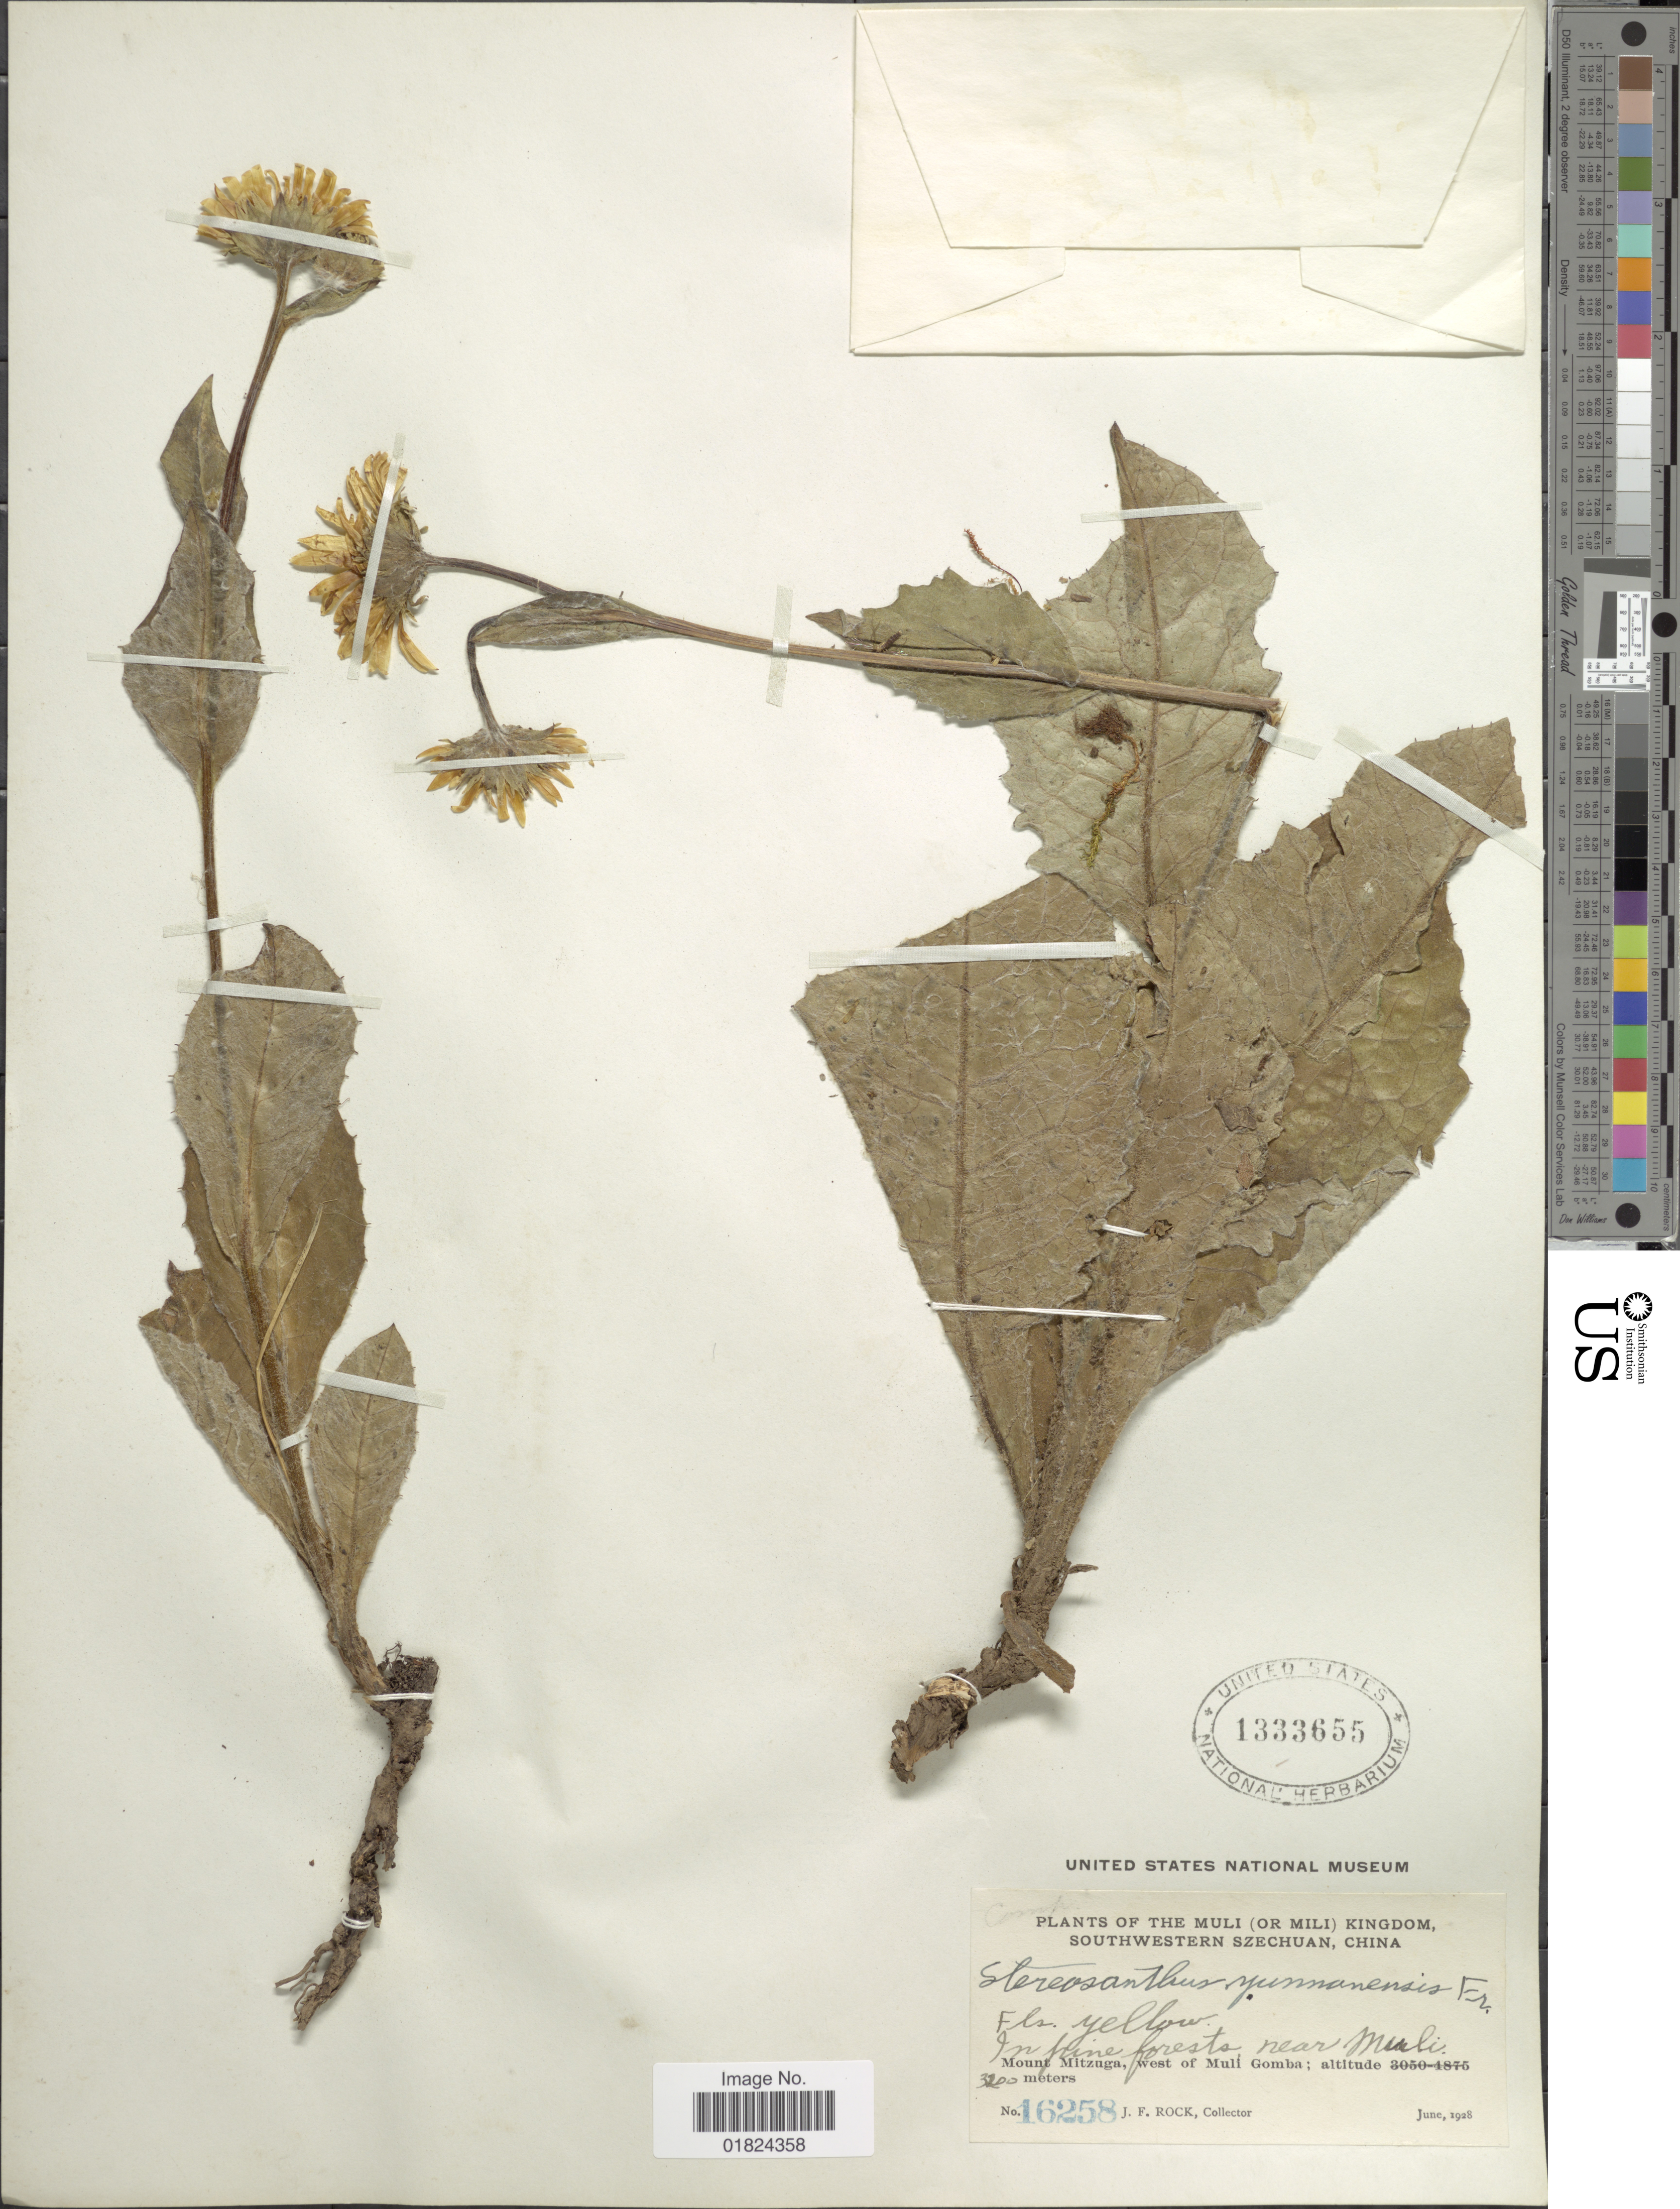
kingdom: Plantae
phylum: Tracheophyta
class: Magnoliopsida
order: Asterales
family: Asteraceae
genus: Stereosanthus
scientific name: Stereosanthus yunnanensis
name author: (L.) Fr.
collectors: J. Rock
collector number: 16258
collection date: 1928-06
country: China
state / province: Sichuan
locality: Southwestern Szechuan, in pine forests near Muli, Mount Mitzuga, west of Muli Gomba.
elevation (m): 3200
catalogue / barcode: US 1333655